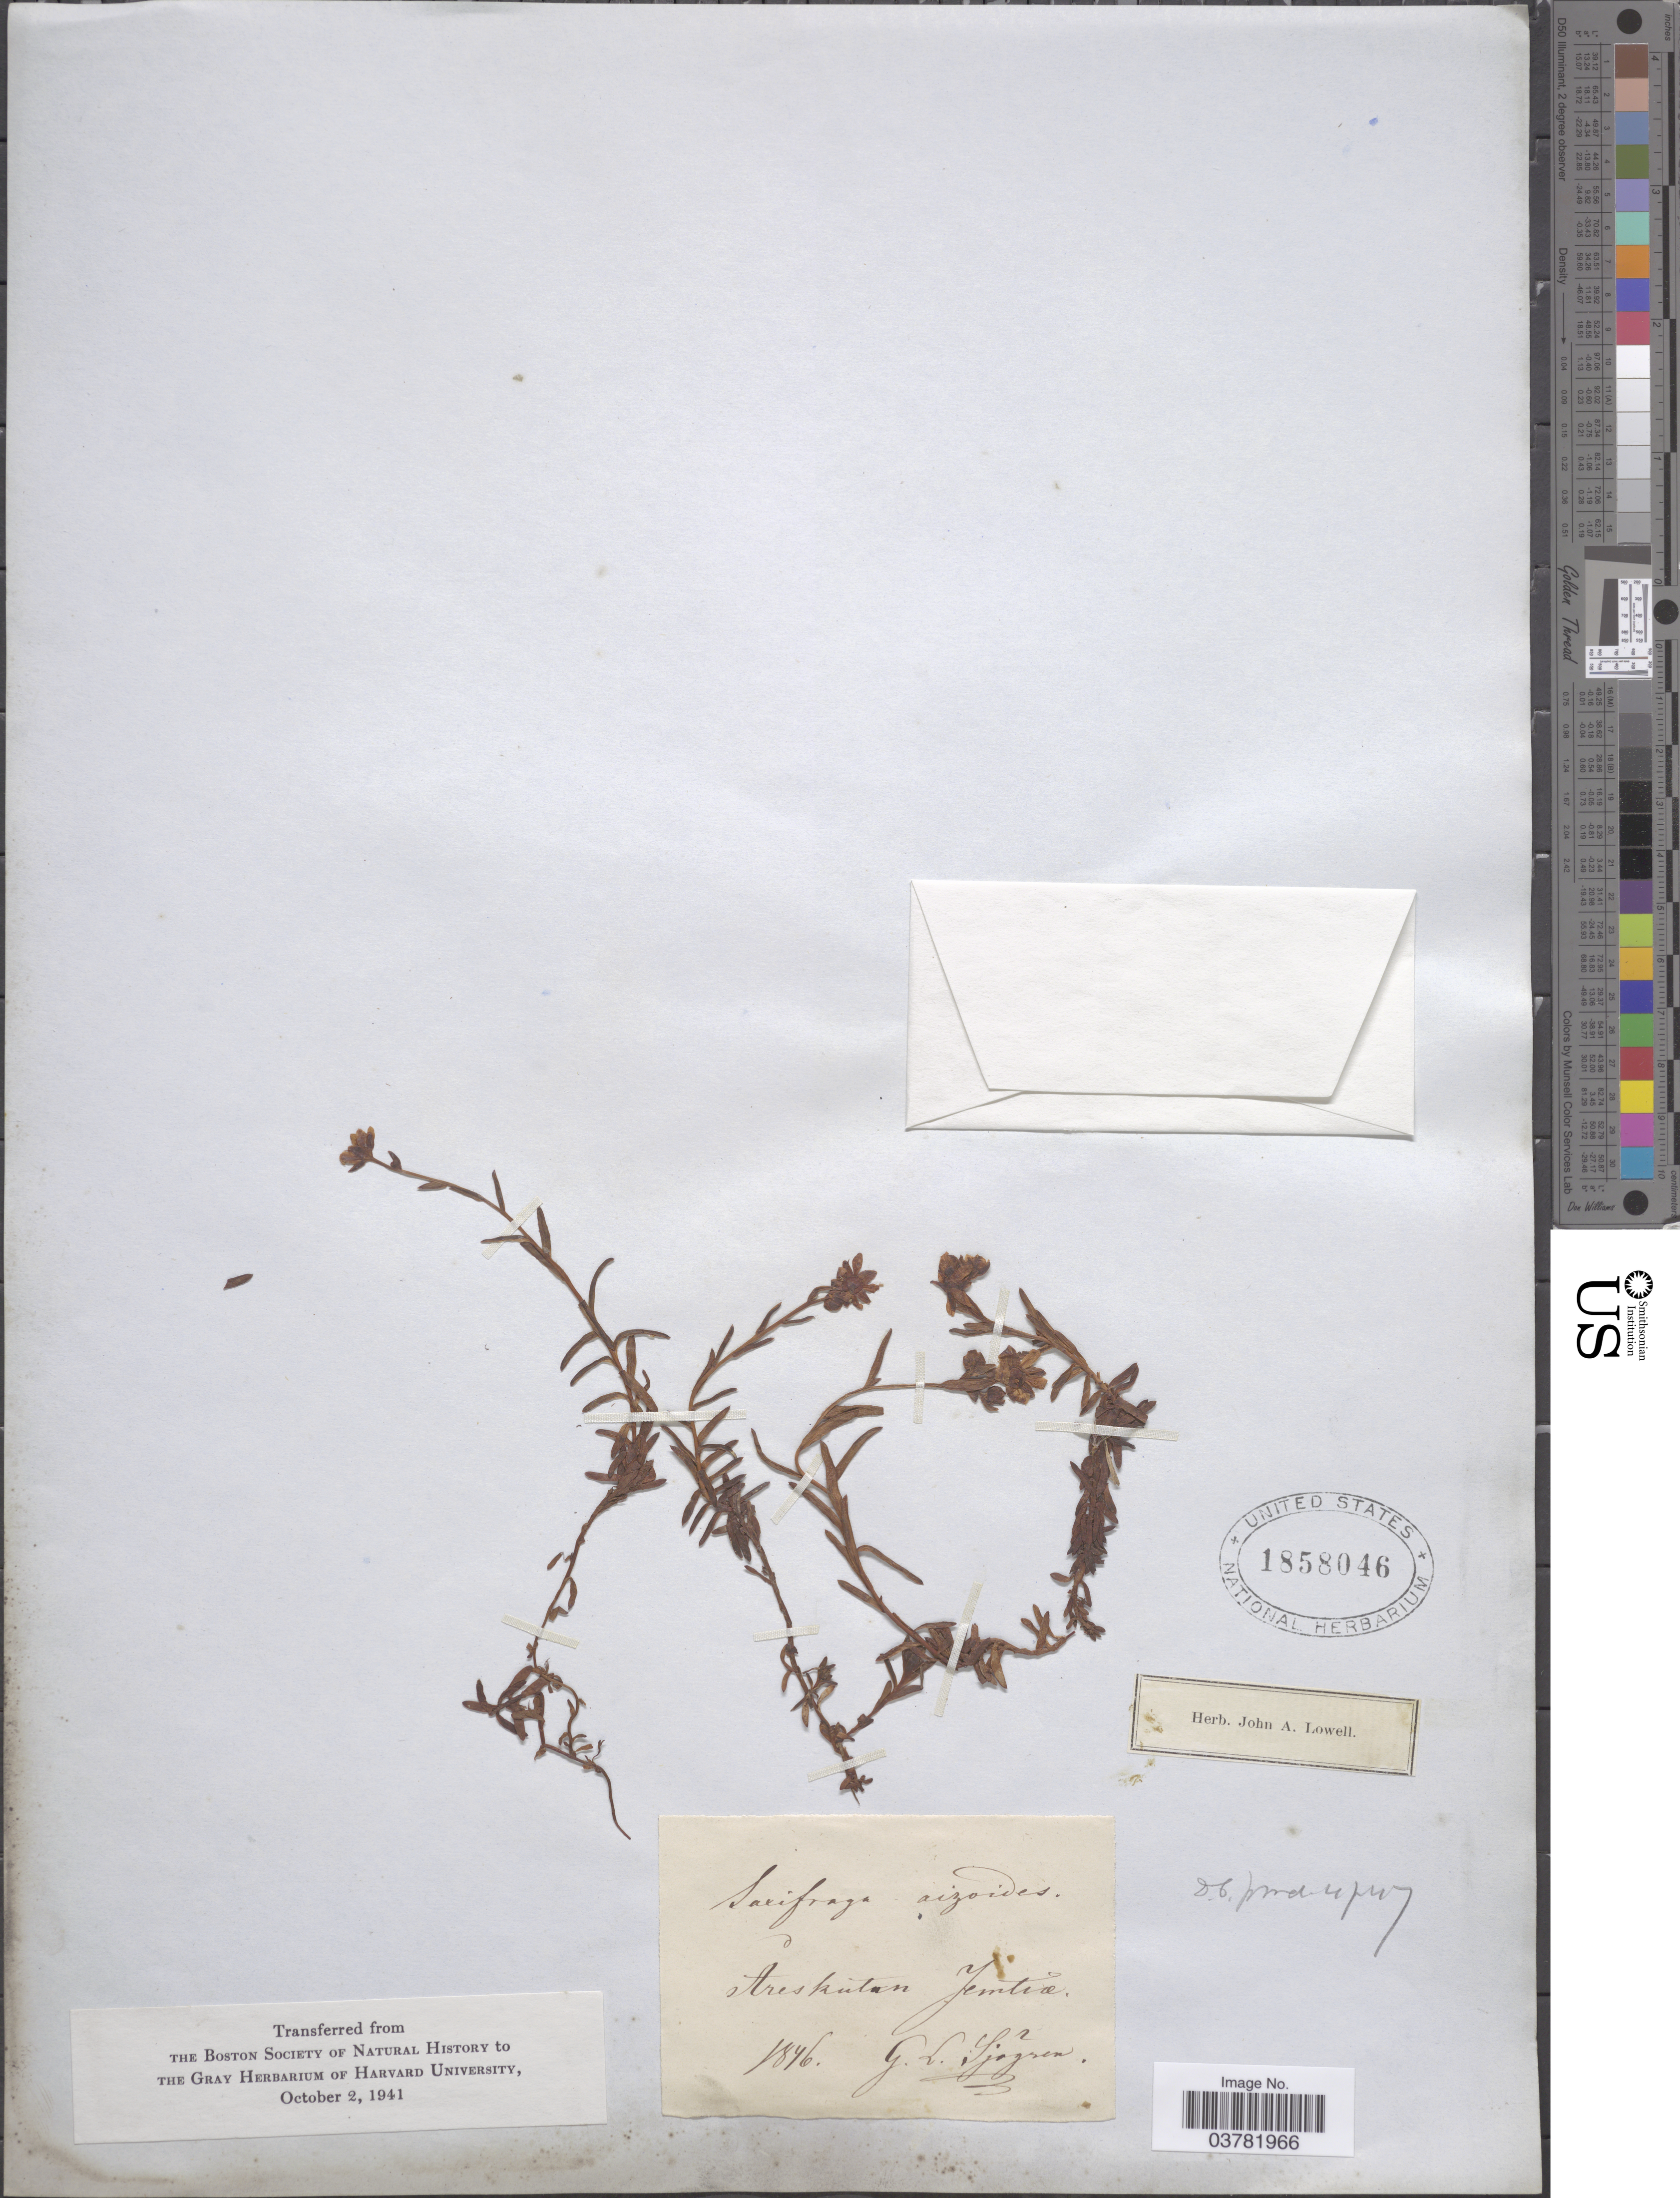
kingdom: Plantae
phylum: Tracheophyta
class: Magnoliopsida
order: Saxifragales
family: Saxifragaceae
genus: Saxifraga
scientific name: Saxifraga aizoides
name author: L.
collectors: G. Sjögren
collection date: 1846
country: Sweden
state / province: Jamtland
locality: Areskutan, Jamtla.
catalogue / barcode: US 1858046